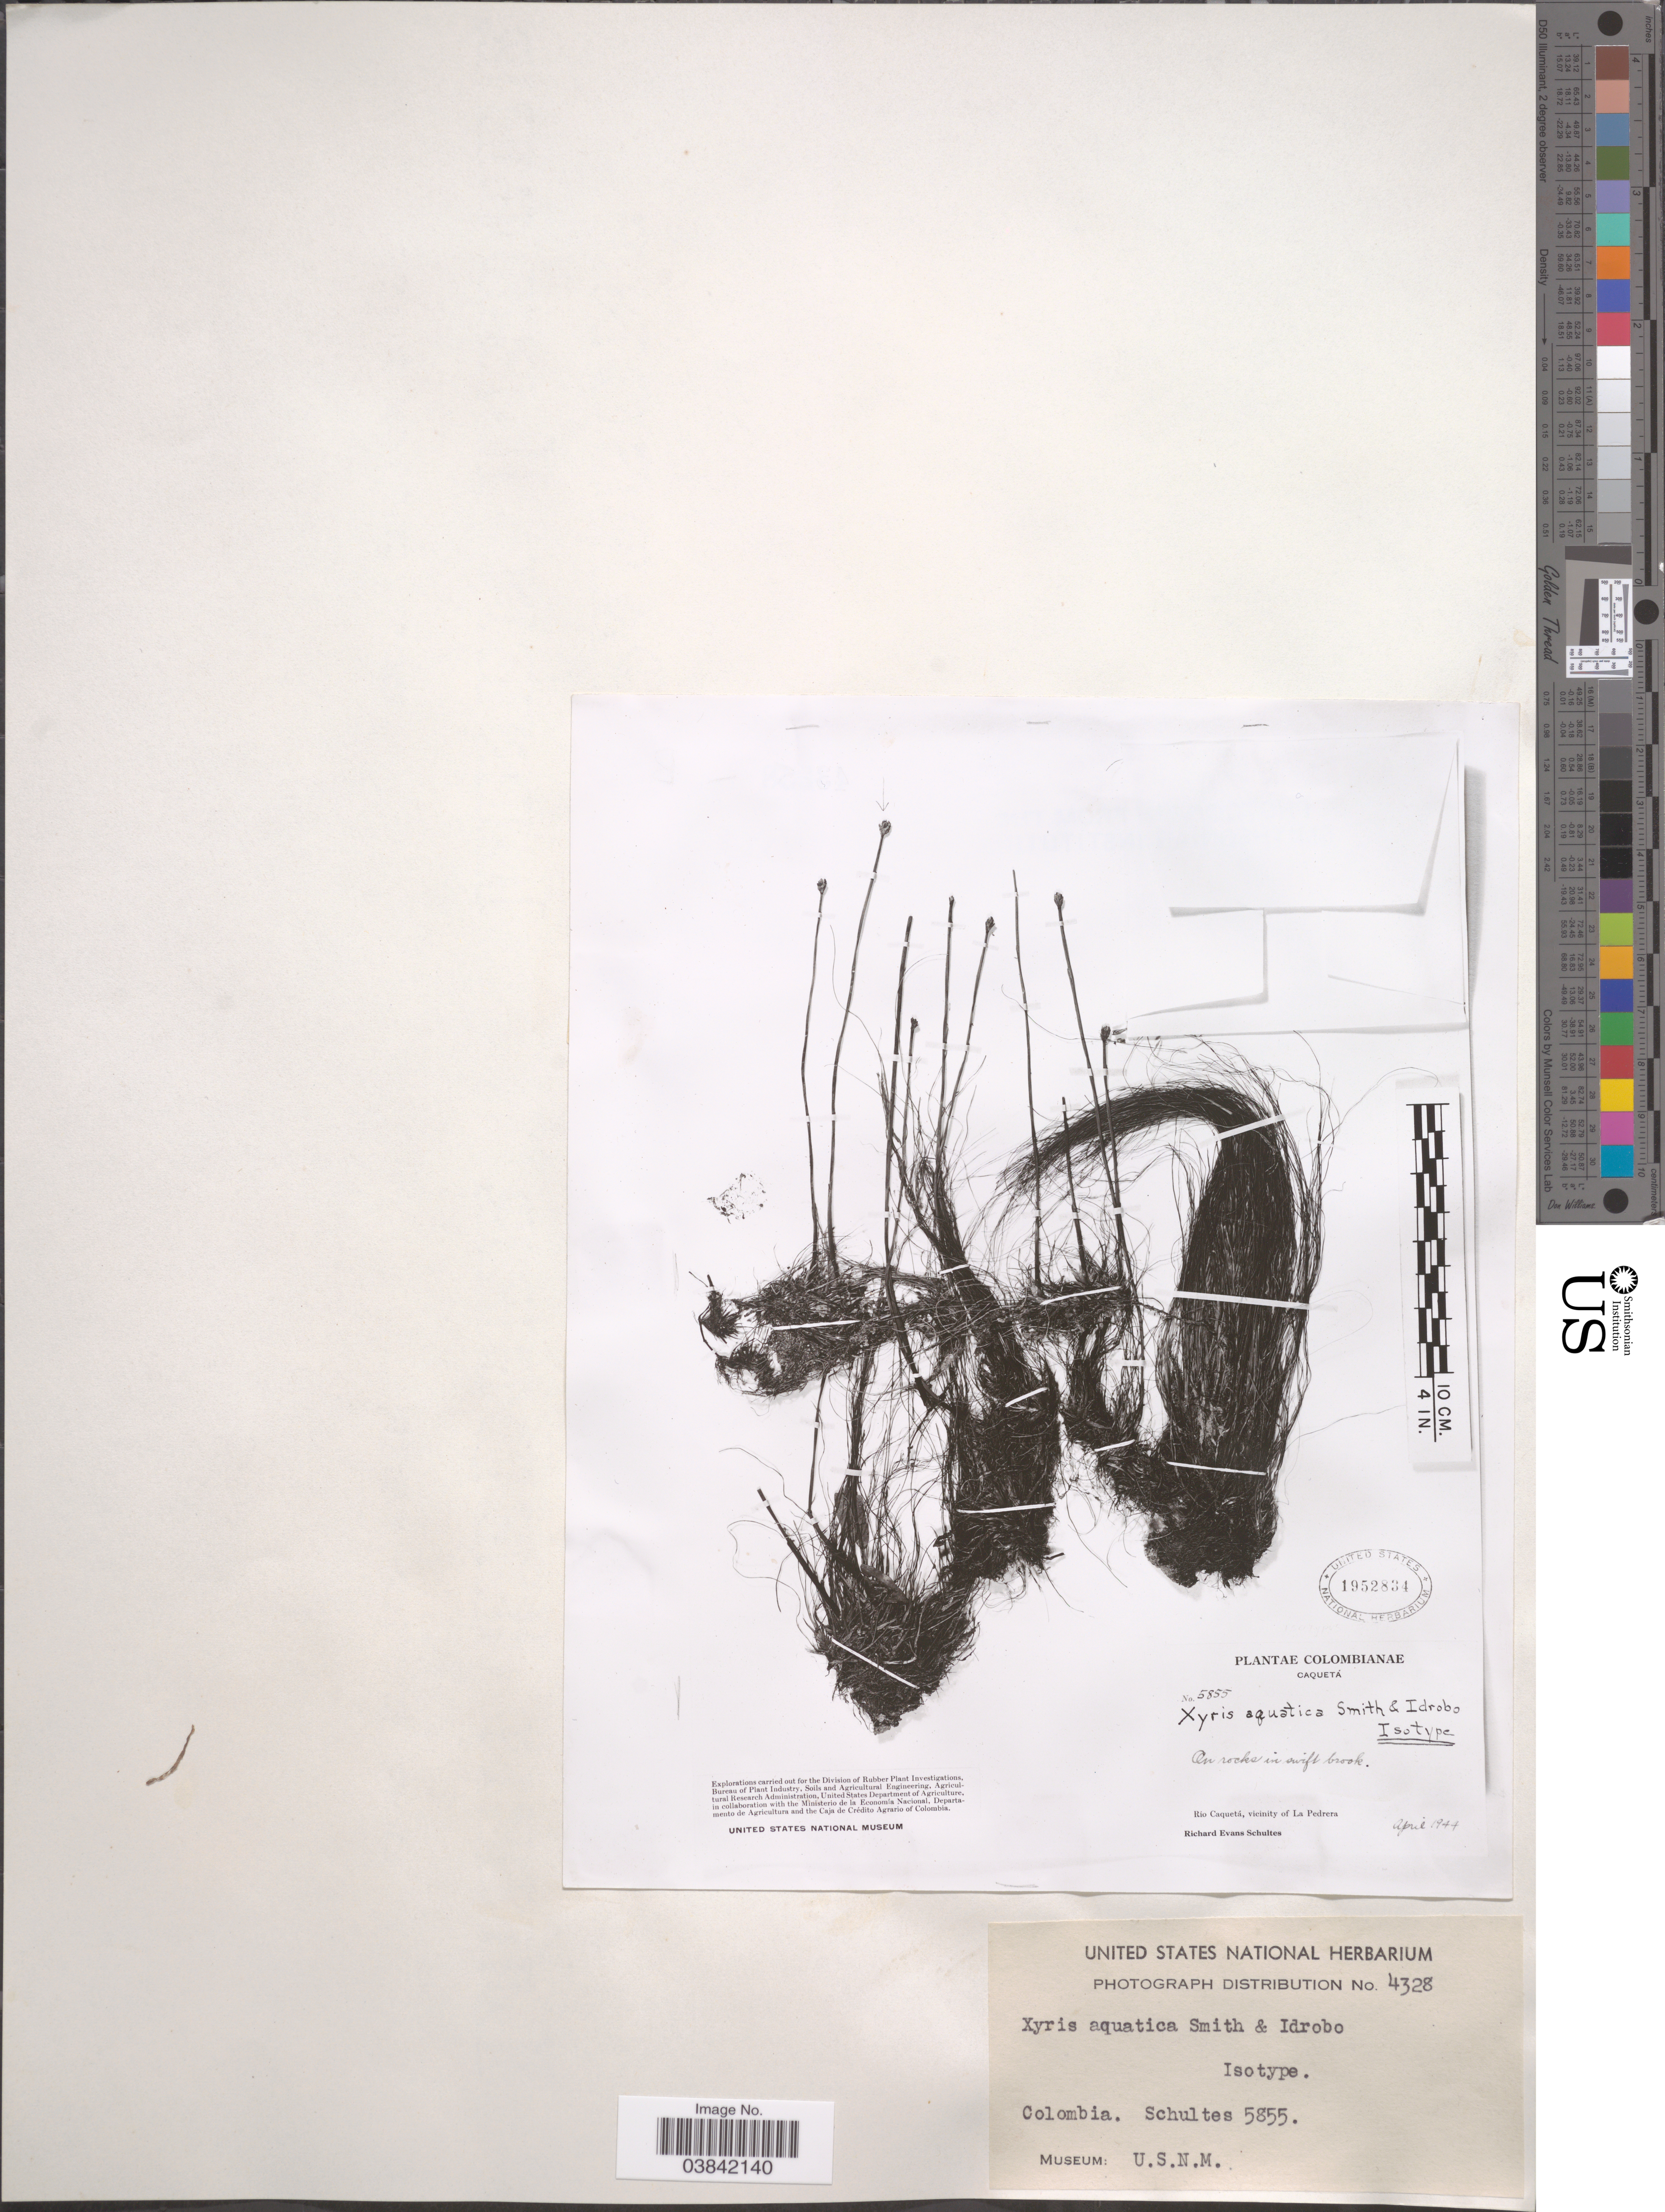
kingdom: Plantae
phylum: Tracheophyta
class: Liliopsida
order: Poales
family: Xyridaceae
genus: Xyris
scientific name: Xyris aquatica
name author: Idrobo & L.B. Sm.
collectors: R. E. Schultes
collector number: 5855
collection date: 1944-04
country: Colombia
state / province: Caquetá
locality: Río Caquetá, vicinity of La Pedrera.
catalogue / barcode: US 1952834